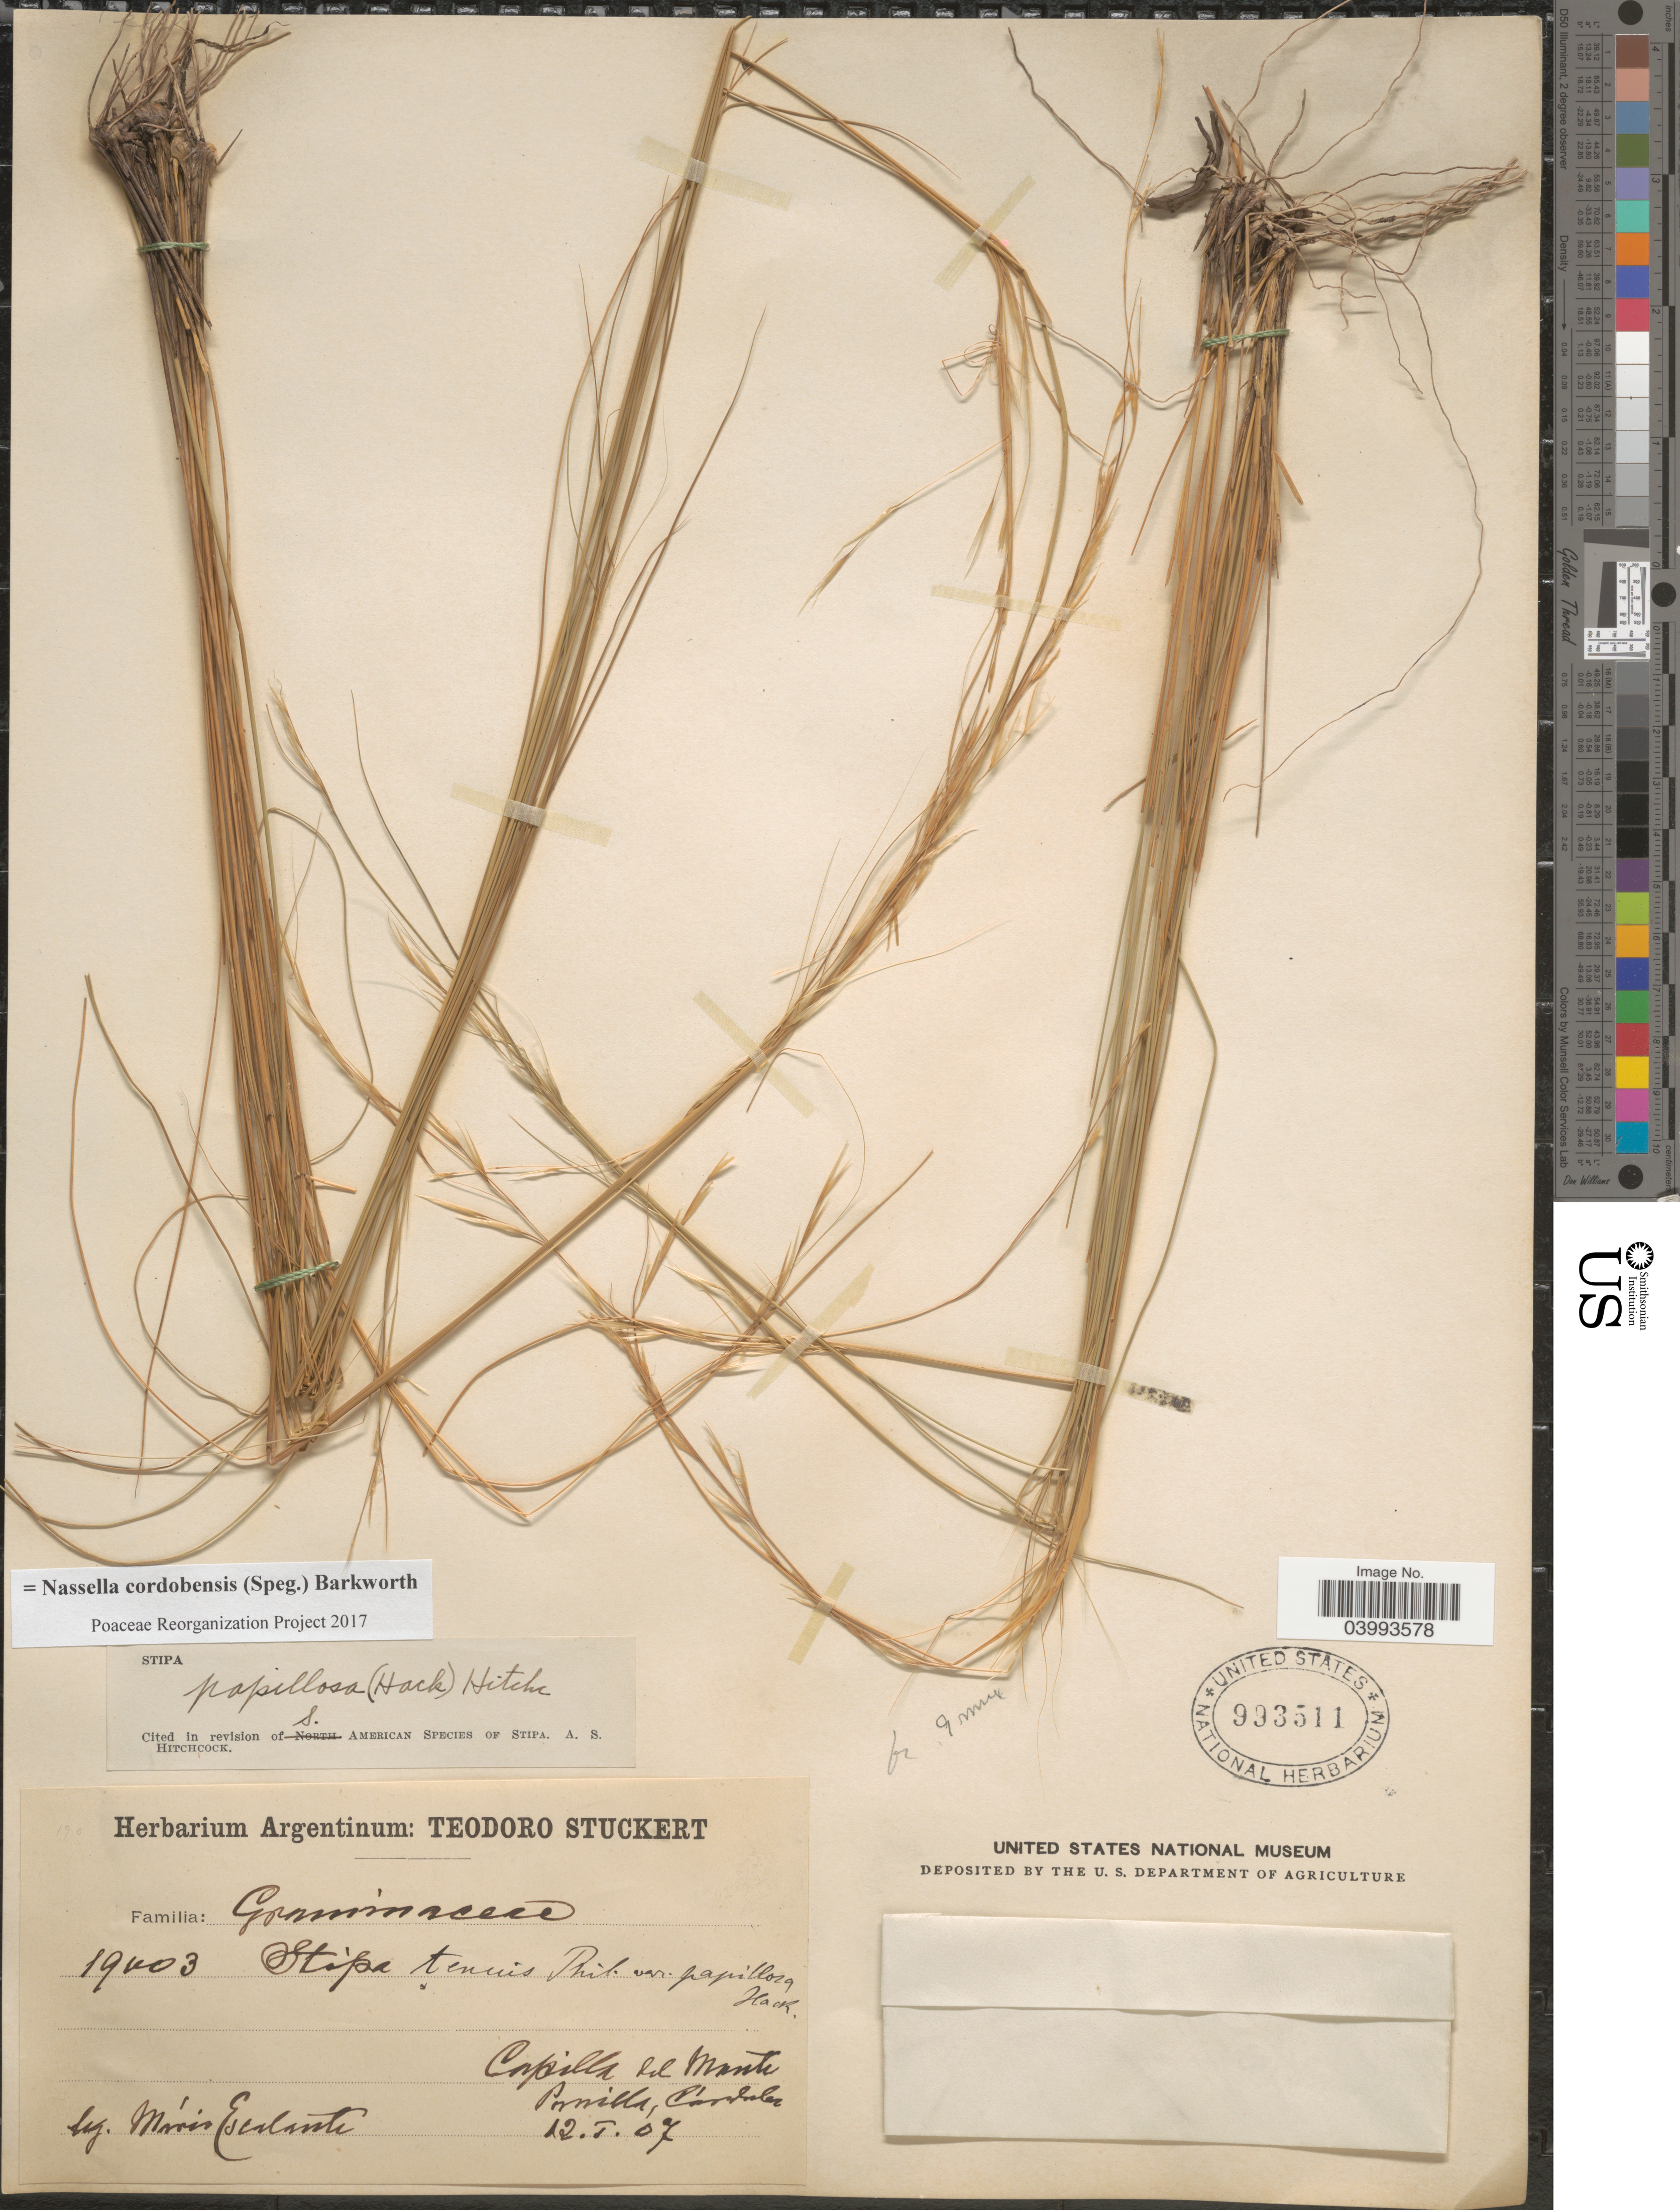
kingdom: Plantae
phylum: Tracheophyta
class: Liliopsida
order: Poales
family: Poaceae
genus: Nassella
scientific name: Nassella cordobensis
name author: (Speg.) Barkworth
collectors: M. Escalante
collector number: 19003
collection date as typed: Transcribed d/m/y: 12/1/7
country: Argentina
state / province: Cordoba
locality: Capilla del Monte Punilla.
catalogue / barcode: US 993511